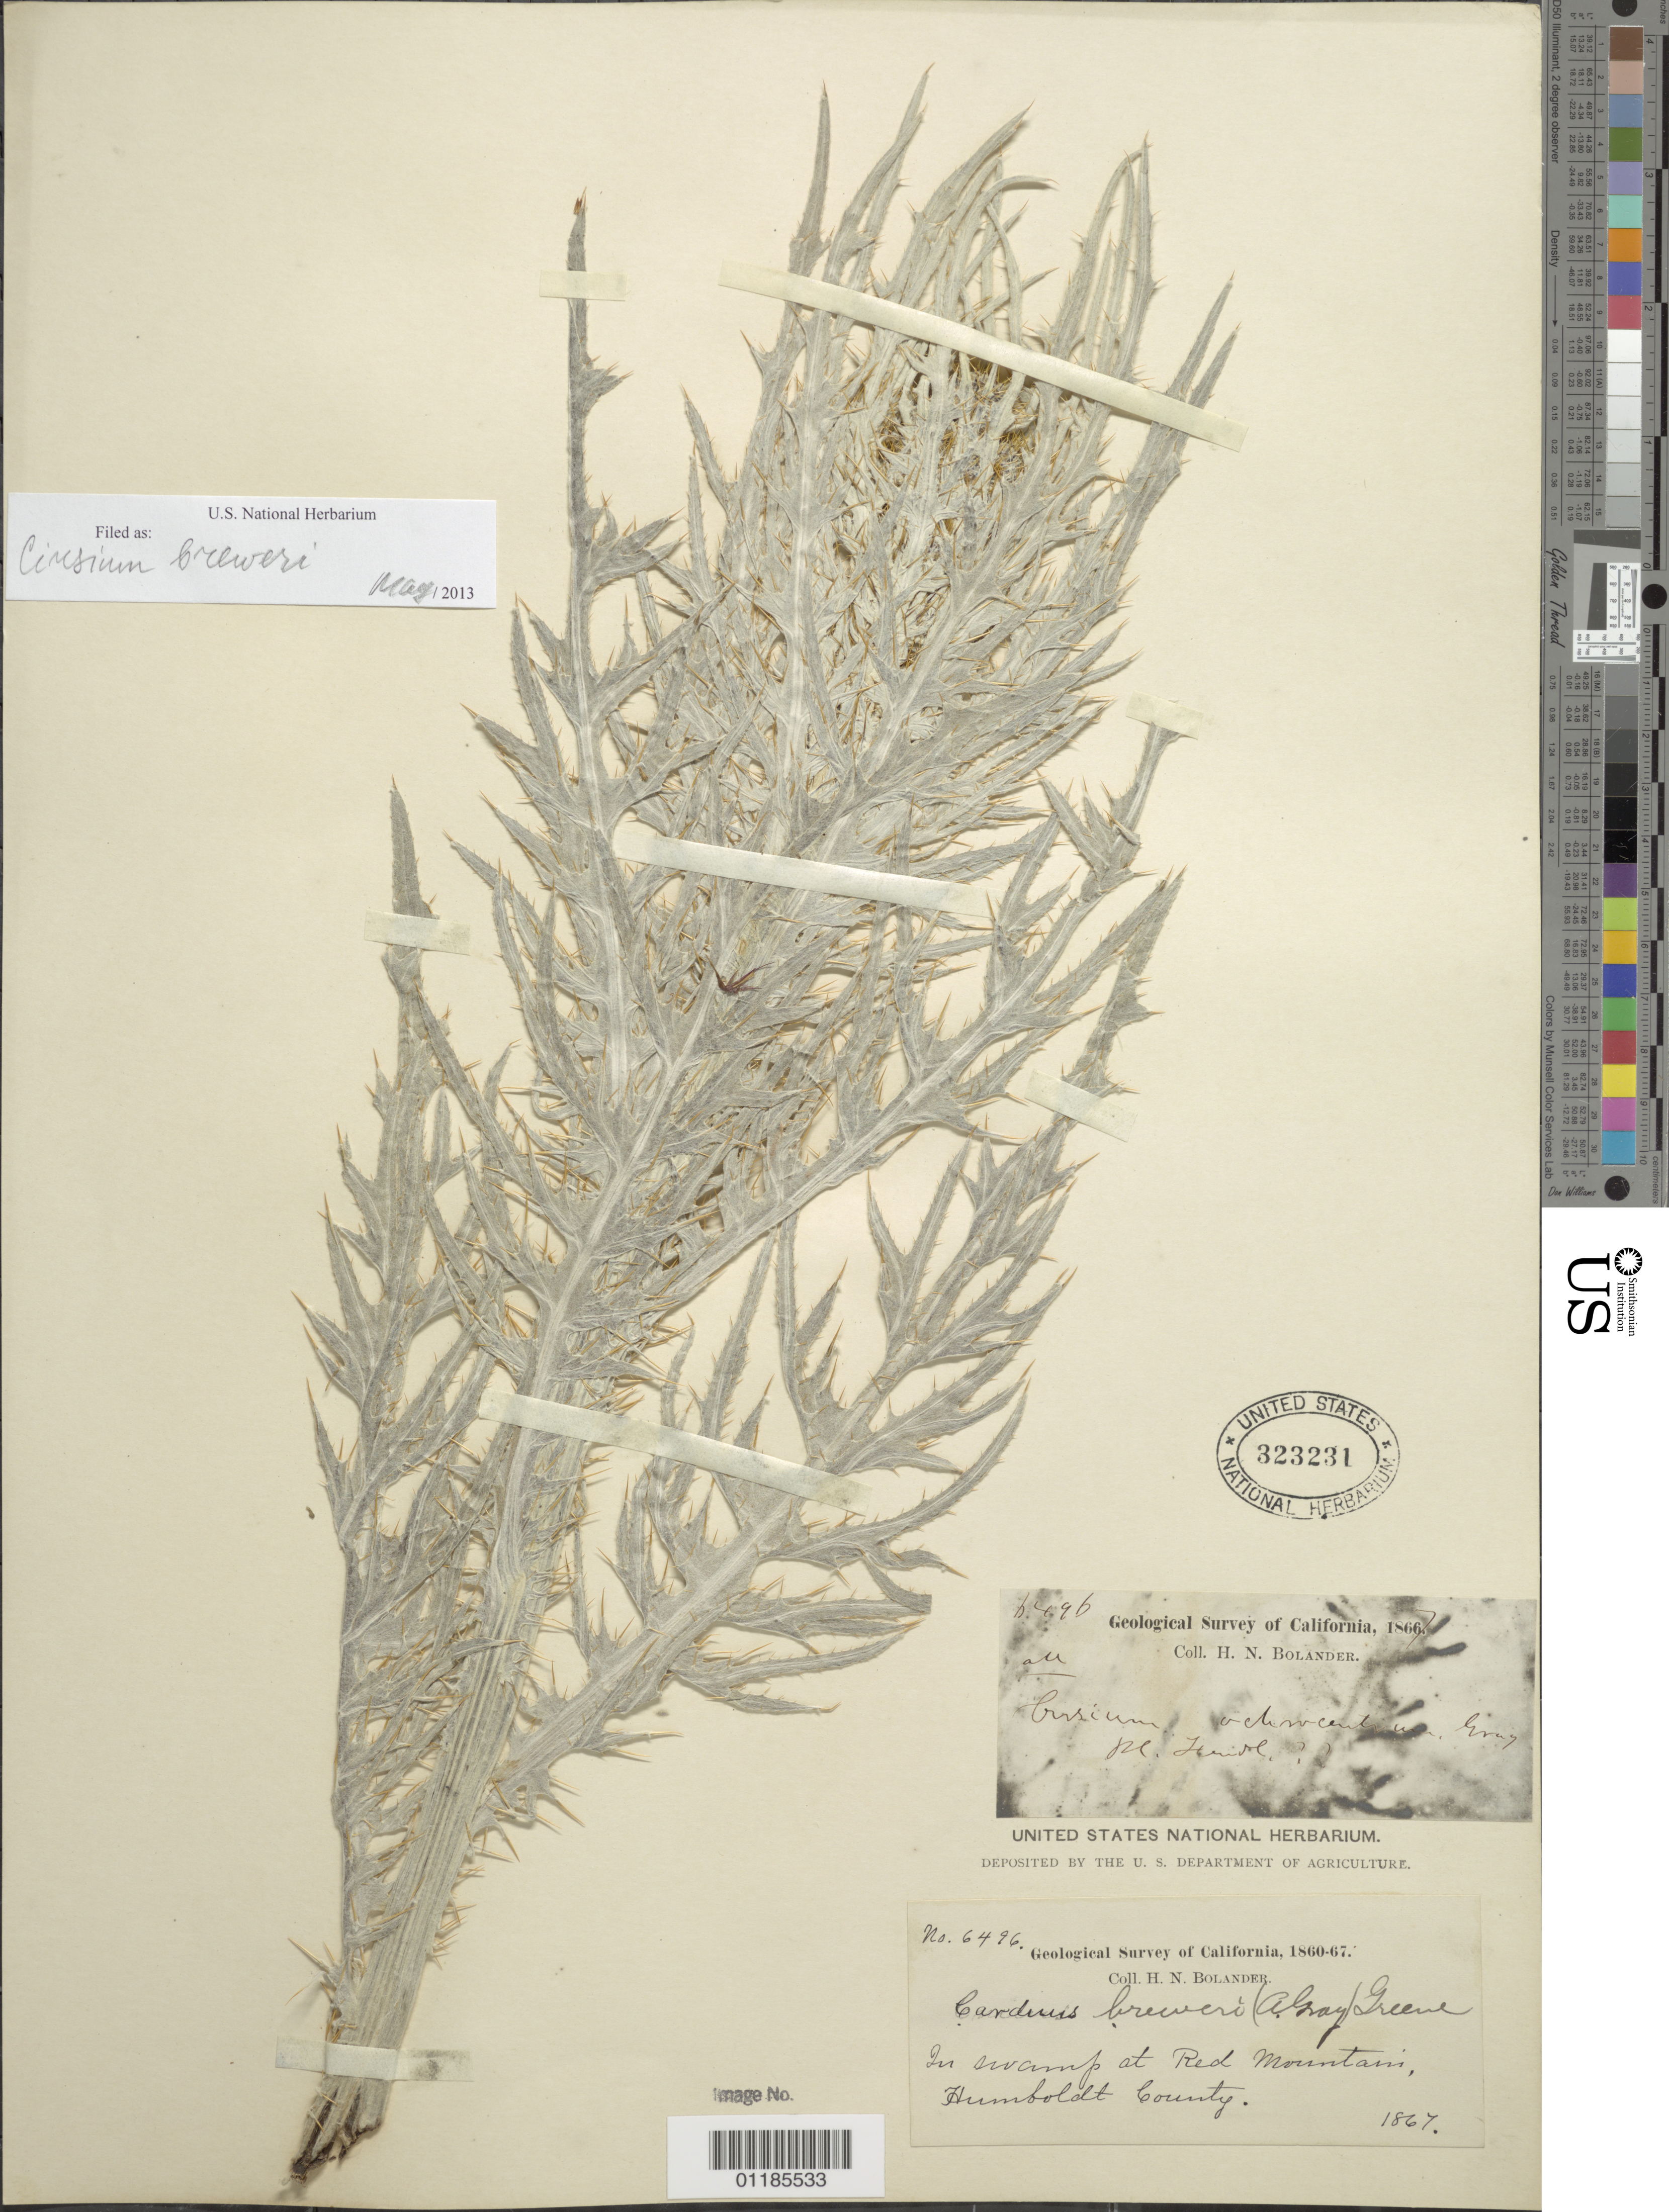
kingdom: Plantae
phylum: Tracheophyta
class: Magnoliopsida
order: Asterales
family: Asteraceae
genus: Cirsium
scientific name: Cirsium douglasii var. breweri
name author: (A. Gray) D.J. Keil & C.E. Turner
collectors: H. Bolander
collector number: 6496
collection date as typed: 1867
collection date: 1867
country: United States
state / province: California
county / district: Humboldt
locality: in swamp at Red Mountain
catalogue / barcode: US 323231